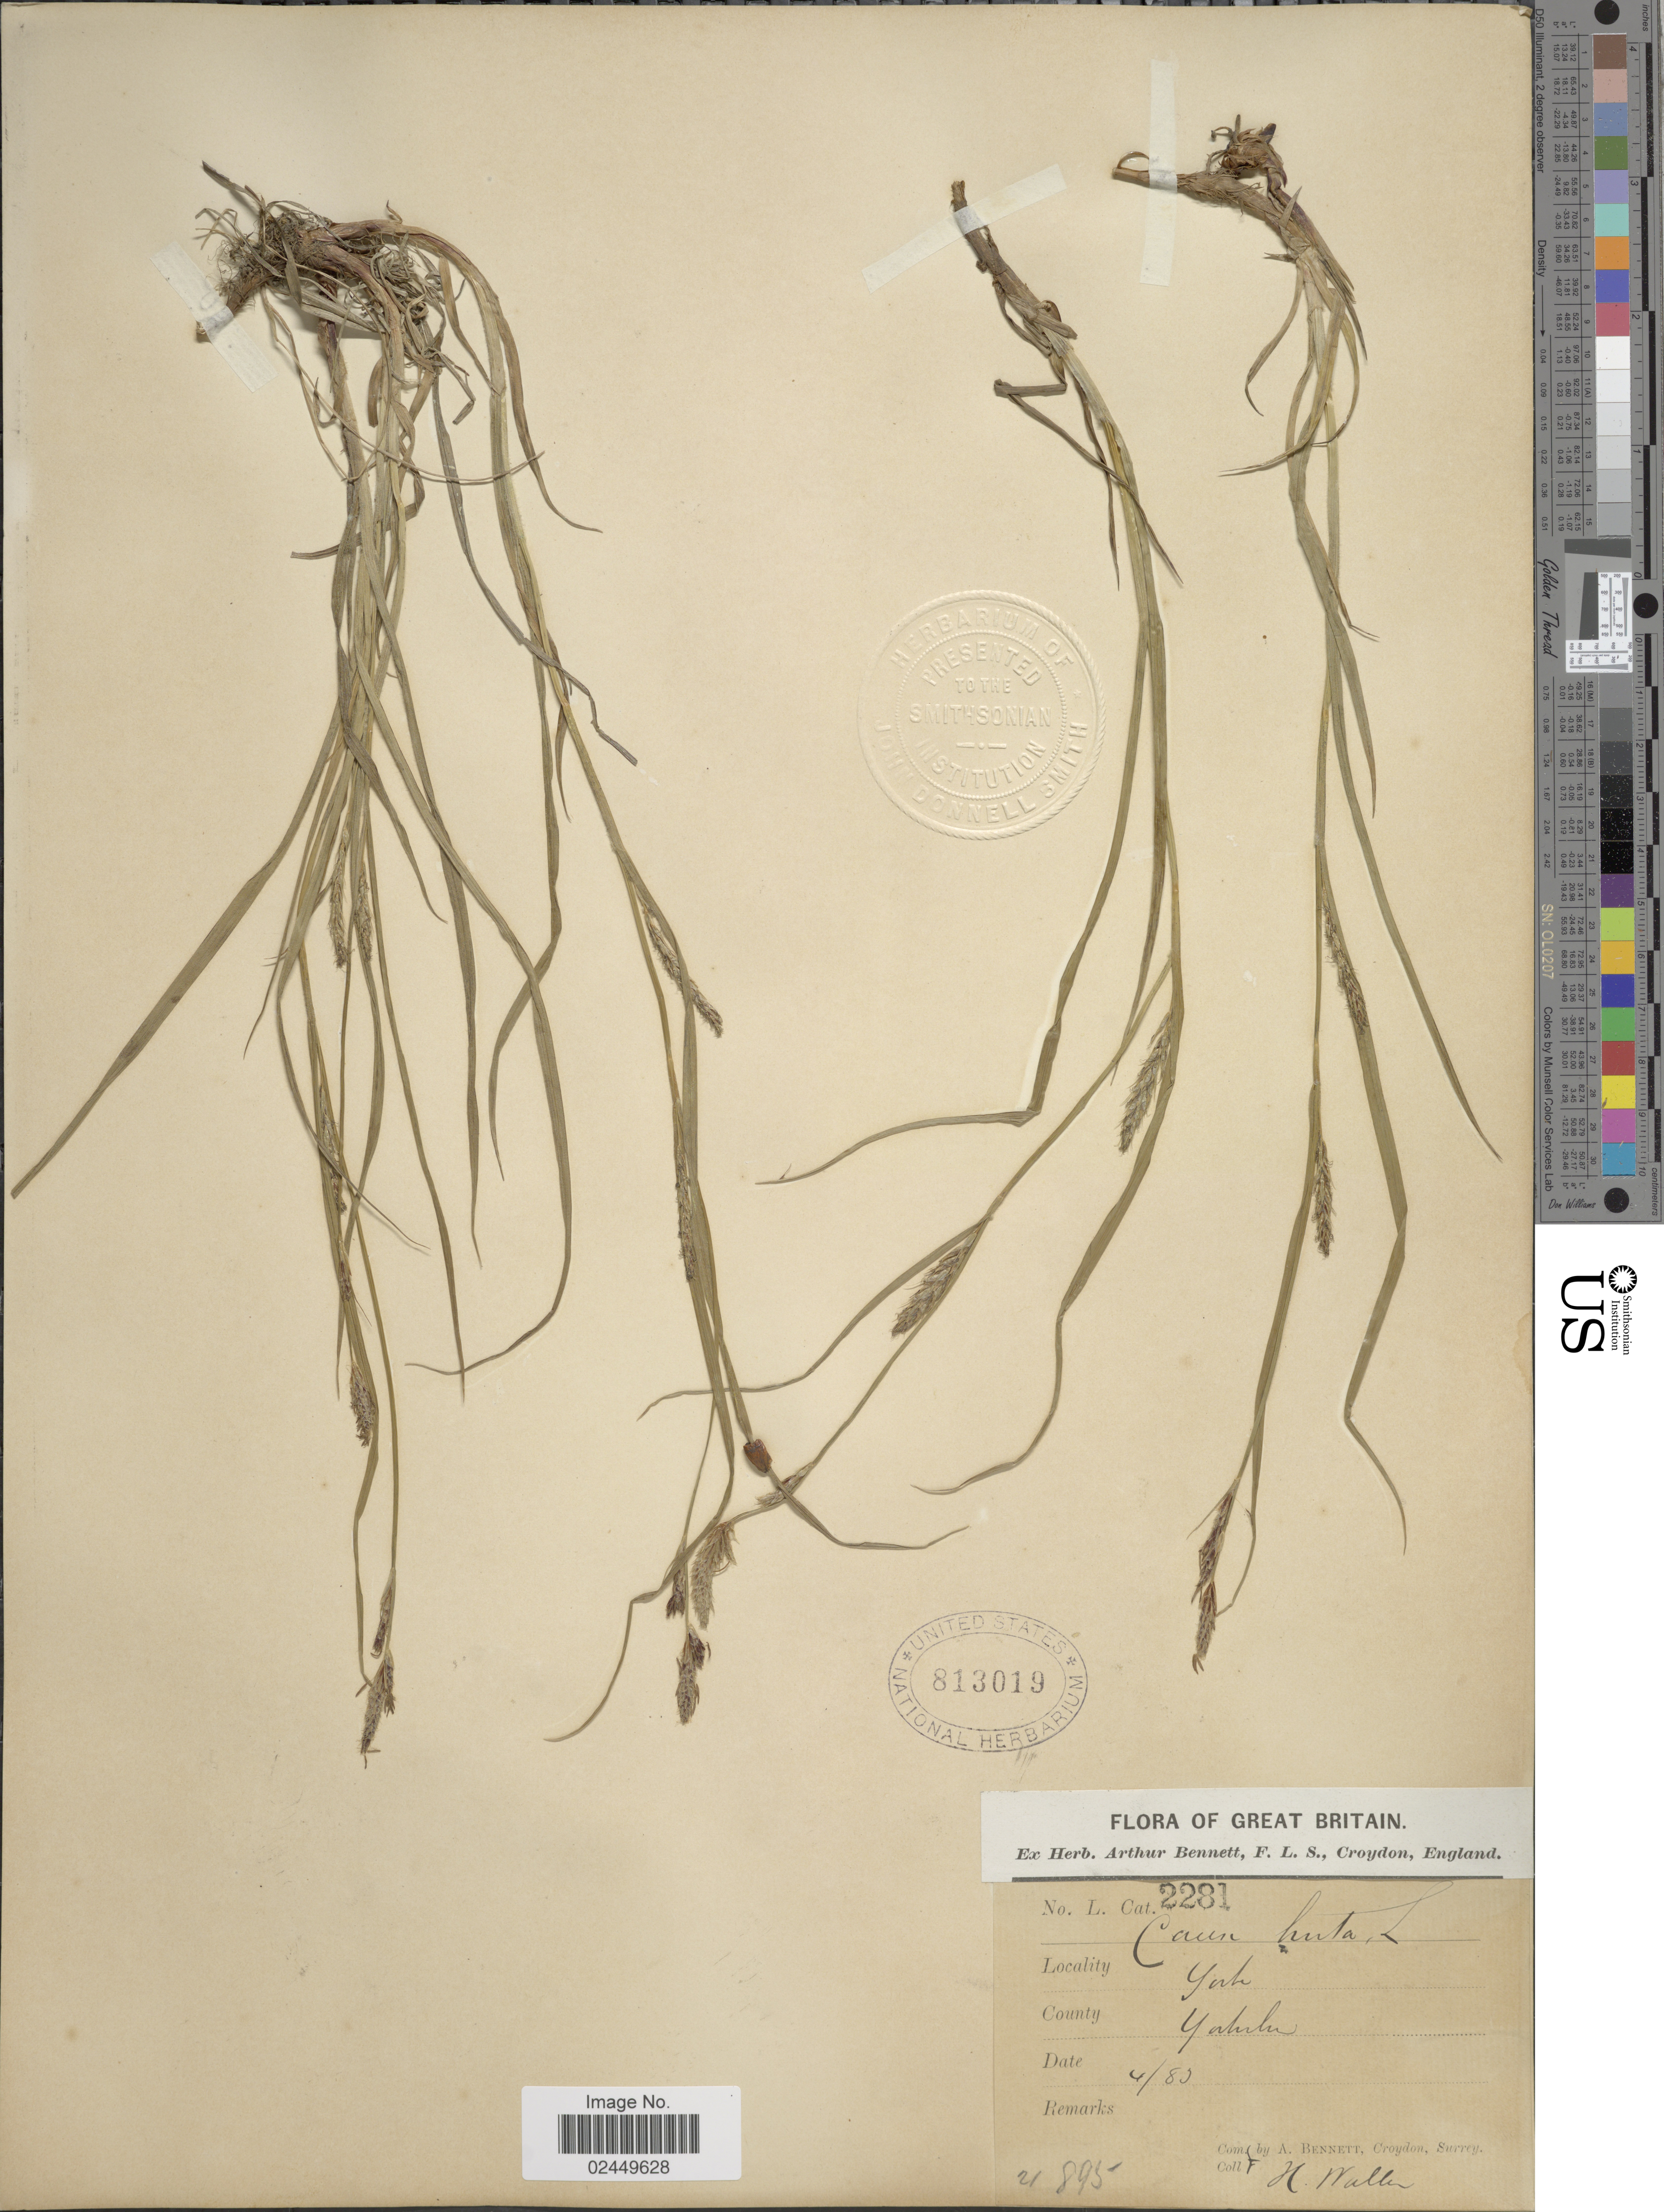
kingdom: Plantae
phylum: Tracheophyta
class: Liliopsida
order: Poales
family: Cyperaceae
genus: Carex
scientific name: Carex hirta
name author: L.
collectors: A. Bennett & H. Waller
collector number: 21895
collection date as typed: Transcribed d/m/y: /4/83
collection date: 1883-04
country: United Kingdom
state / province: England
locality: Great Britain, York, County Yorkshire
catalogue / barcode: US 813019